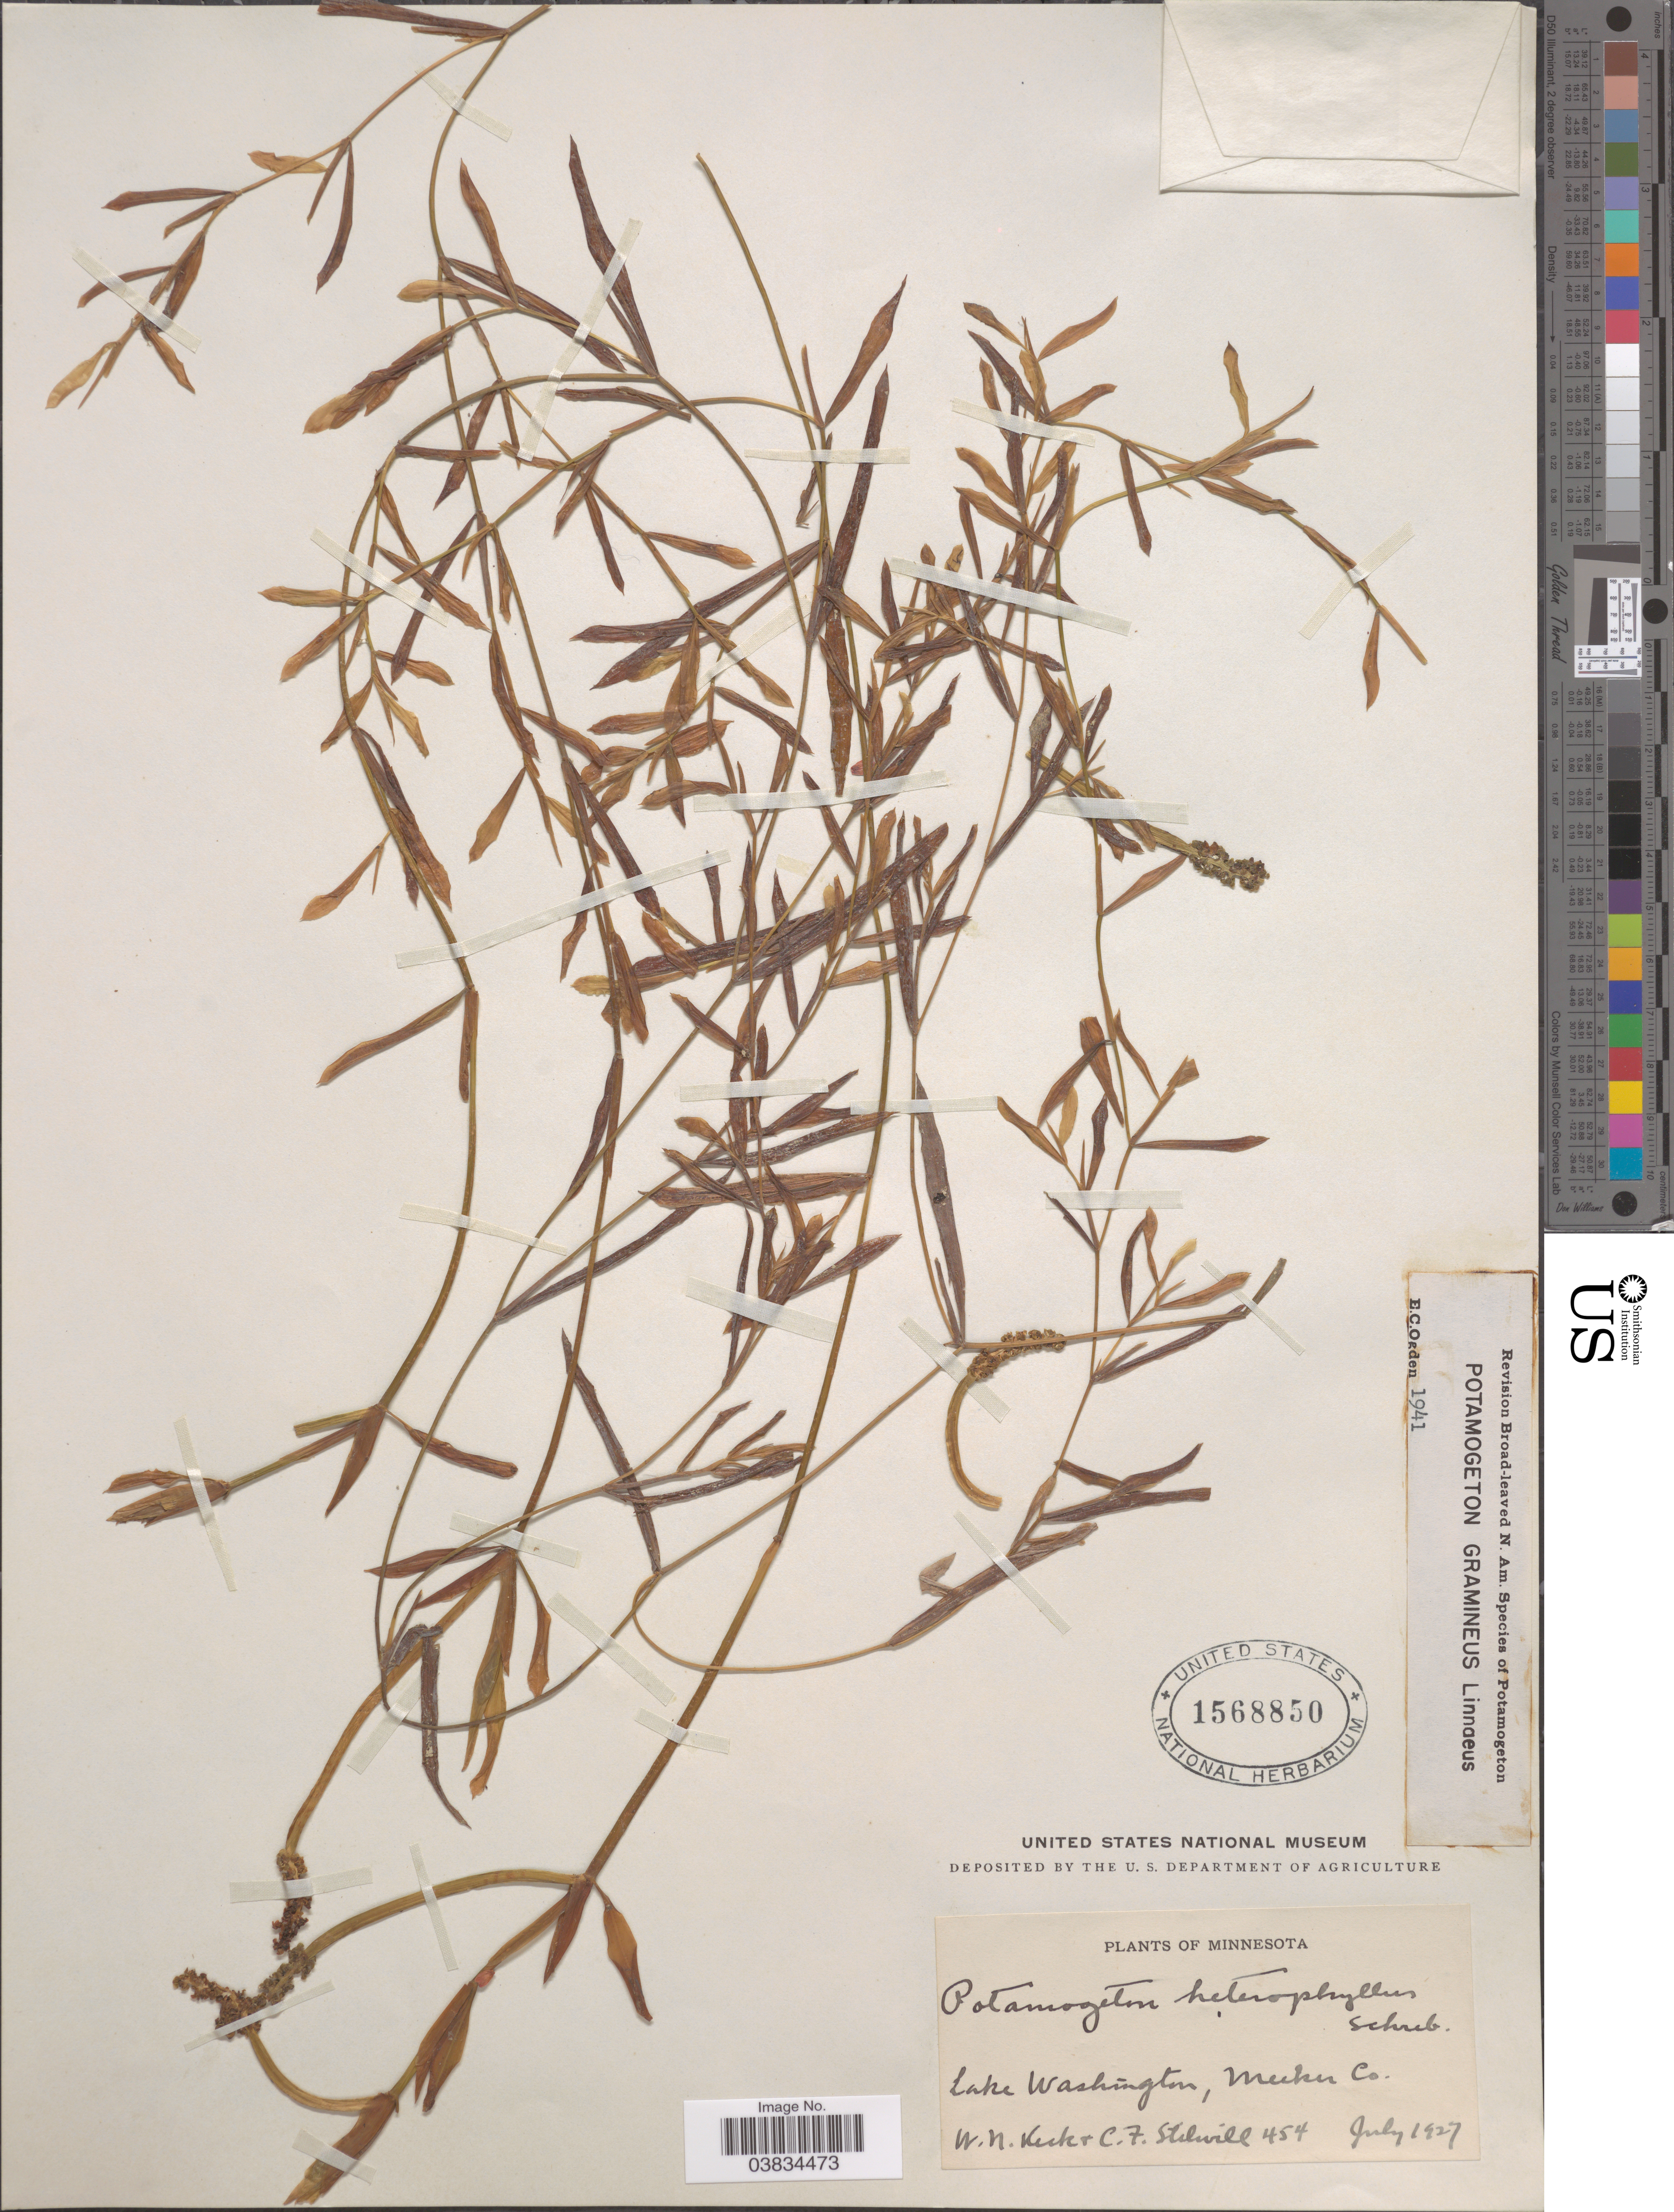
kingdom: Plantae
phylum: Tracheophyta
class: Liliopsida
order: Alismatales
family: Potamogetonaceae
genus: Potamogeton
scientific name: Potamogeton gramineus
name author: L.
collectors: W. Keck & C. Stilwill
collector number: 454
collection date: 1927-07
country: United States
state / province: Minnesota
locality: Lake Washington, Meeker Co.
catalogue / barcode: US 1568850